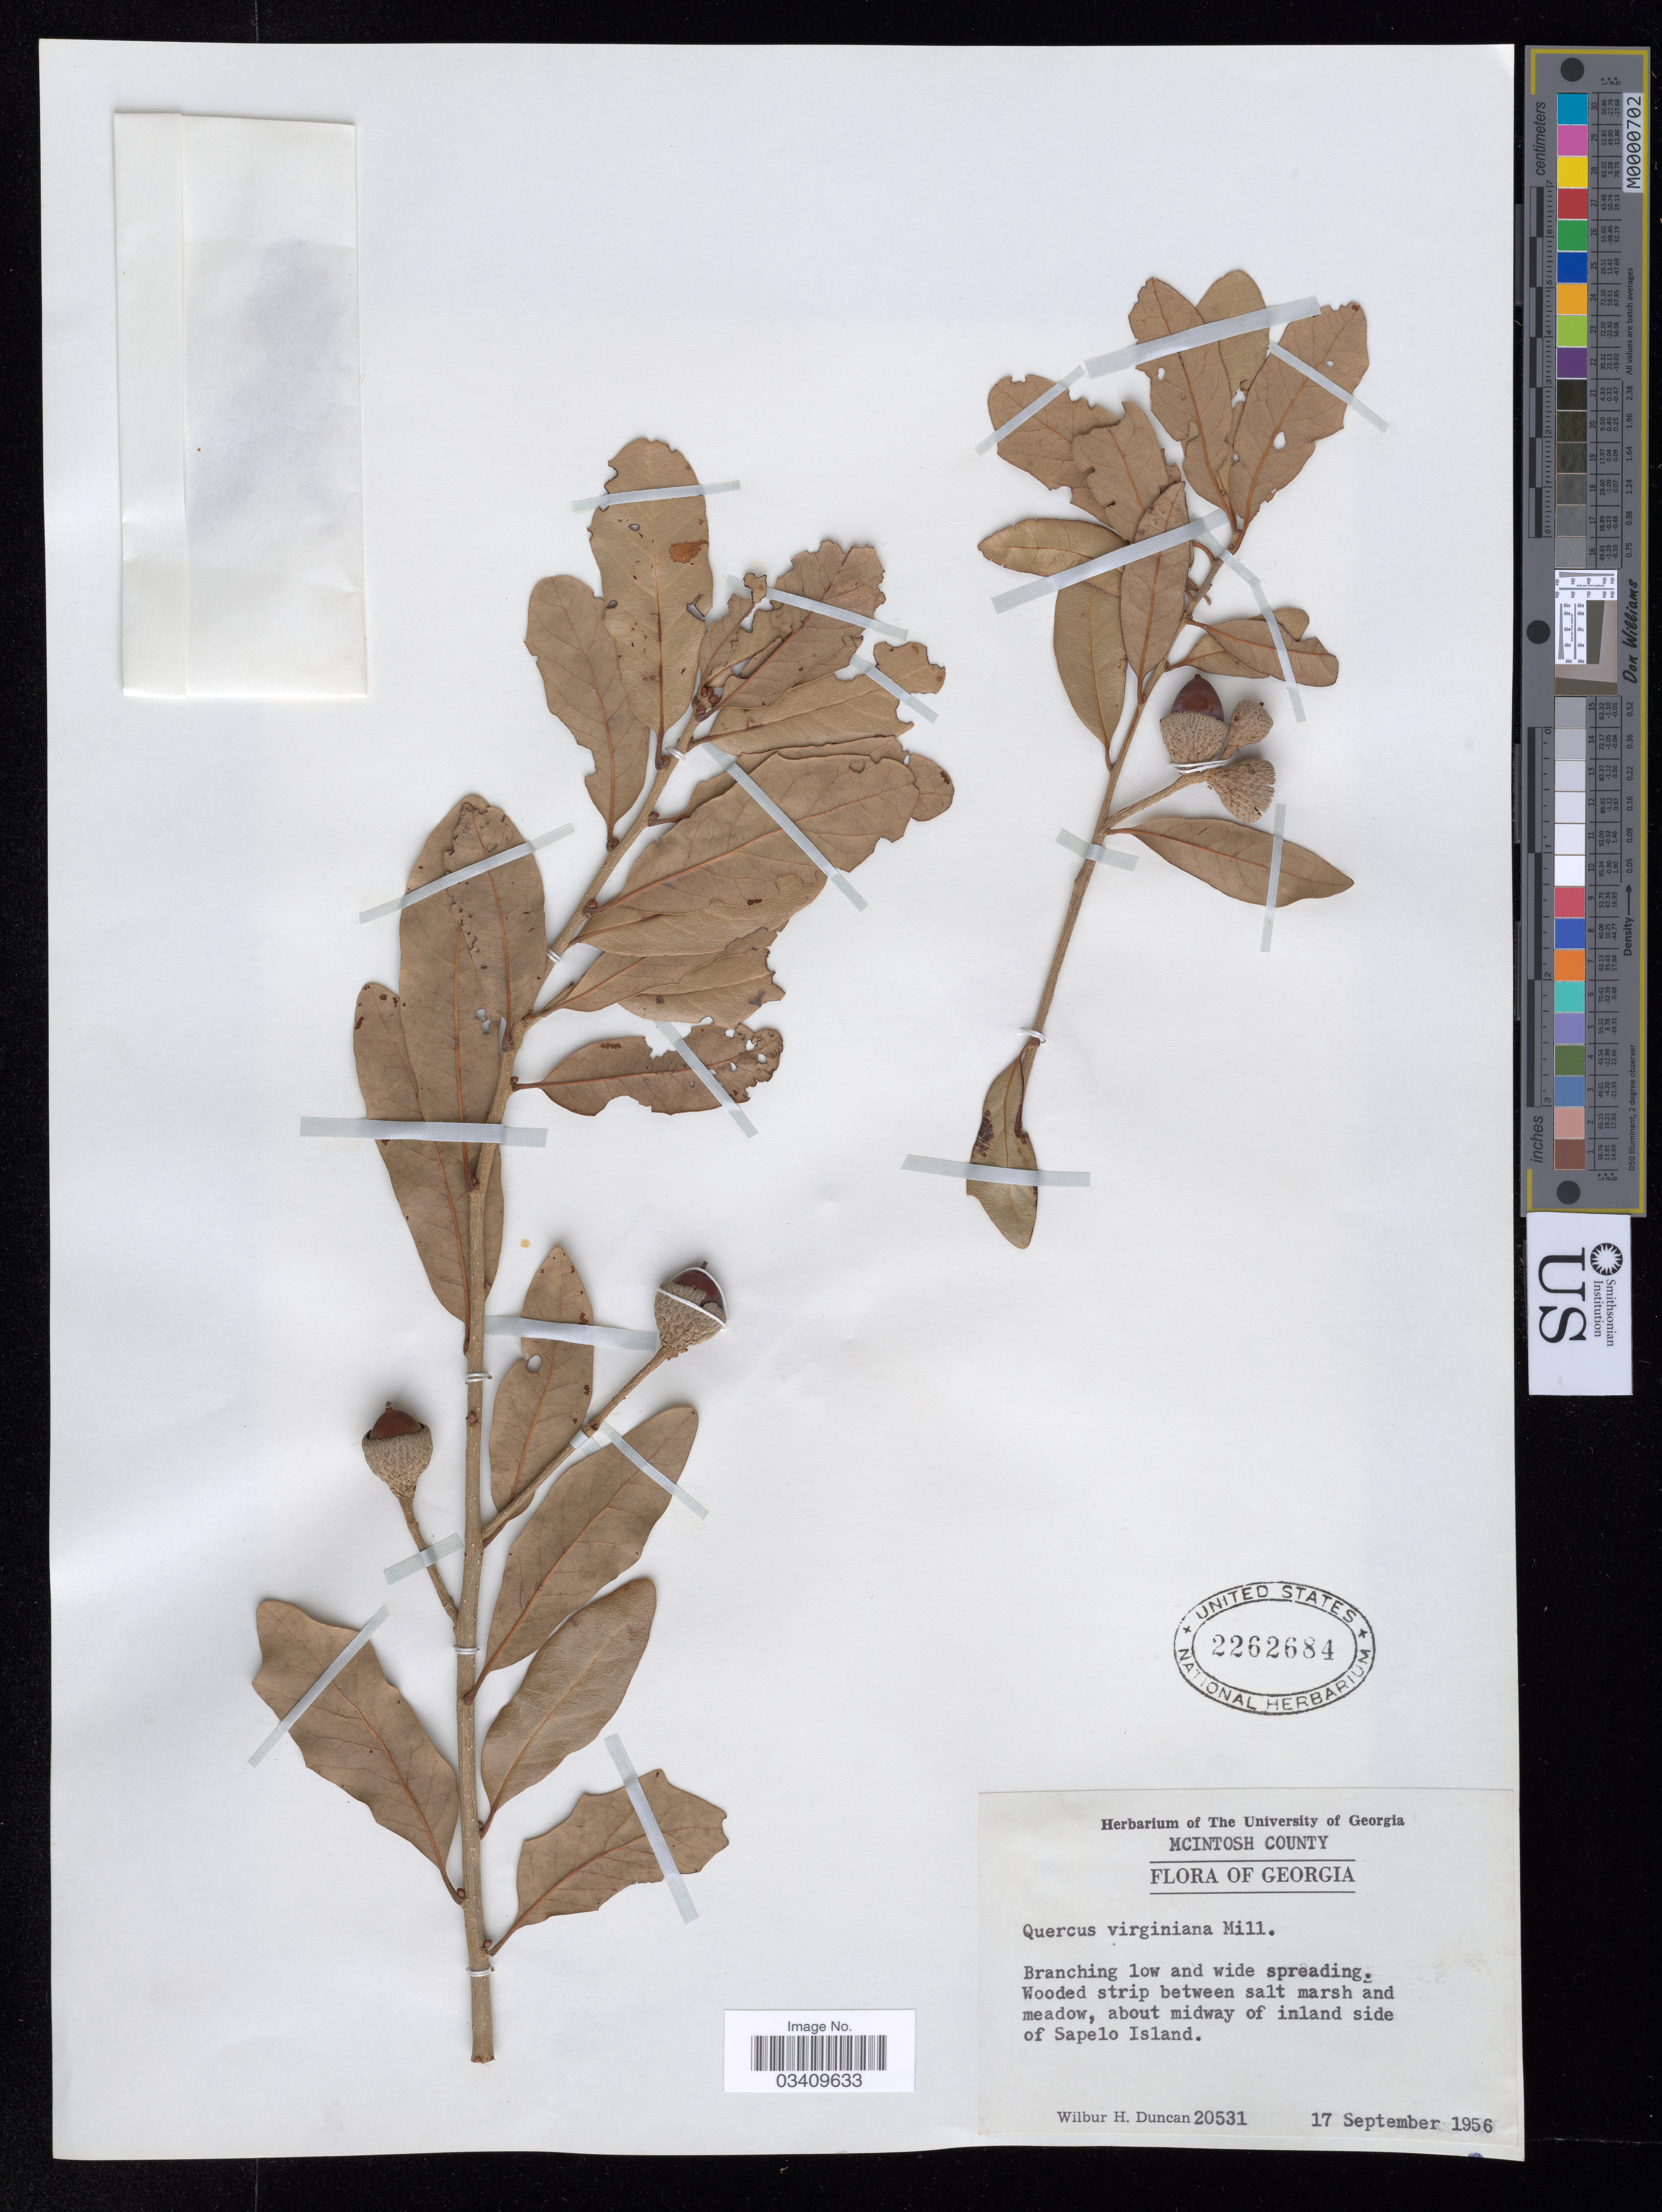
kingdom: Plantae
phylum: Tracheophyta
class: Magnoliopsida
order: Fagales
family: Fagaceae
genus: Quercus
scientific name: Quercus virginiana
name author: Mill.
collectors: W. H. Duncan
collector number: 20531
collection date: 1956-09-17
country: United States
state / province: Georgia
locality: McIntosh County. About midway of inland side of Sapelo Island.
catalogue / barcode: US 2262684